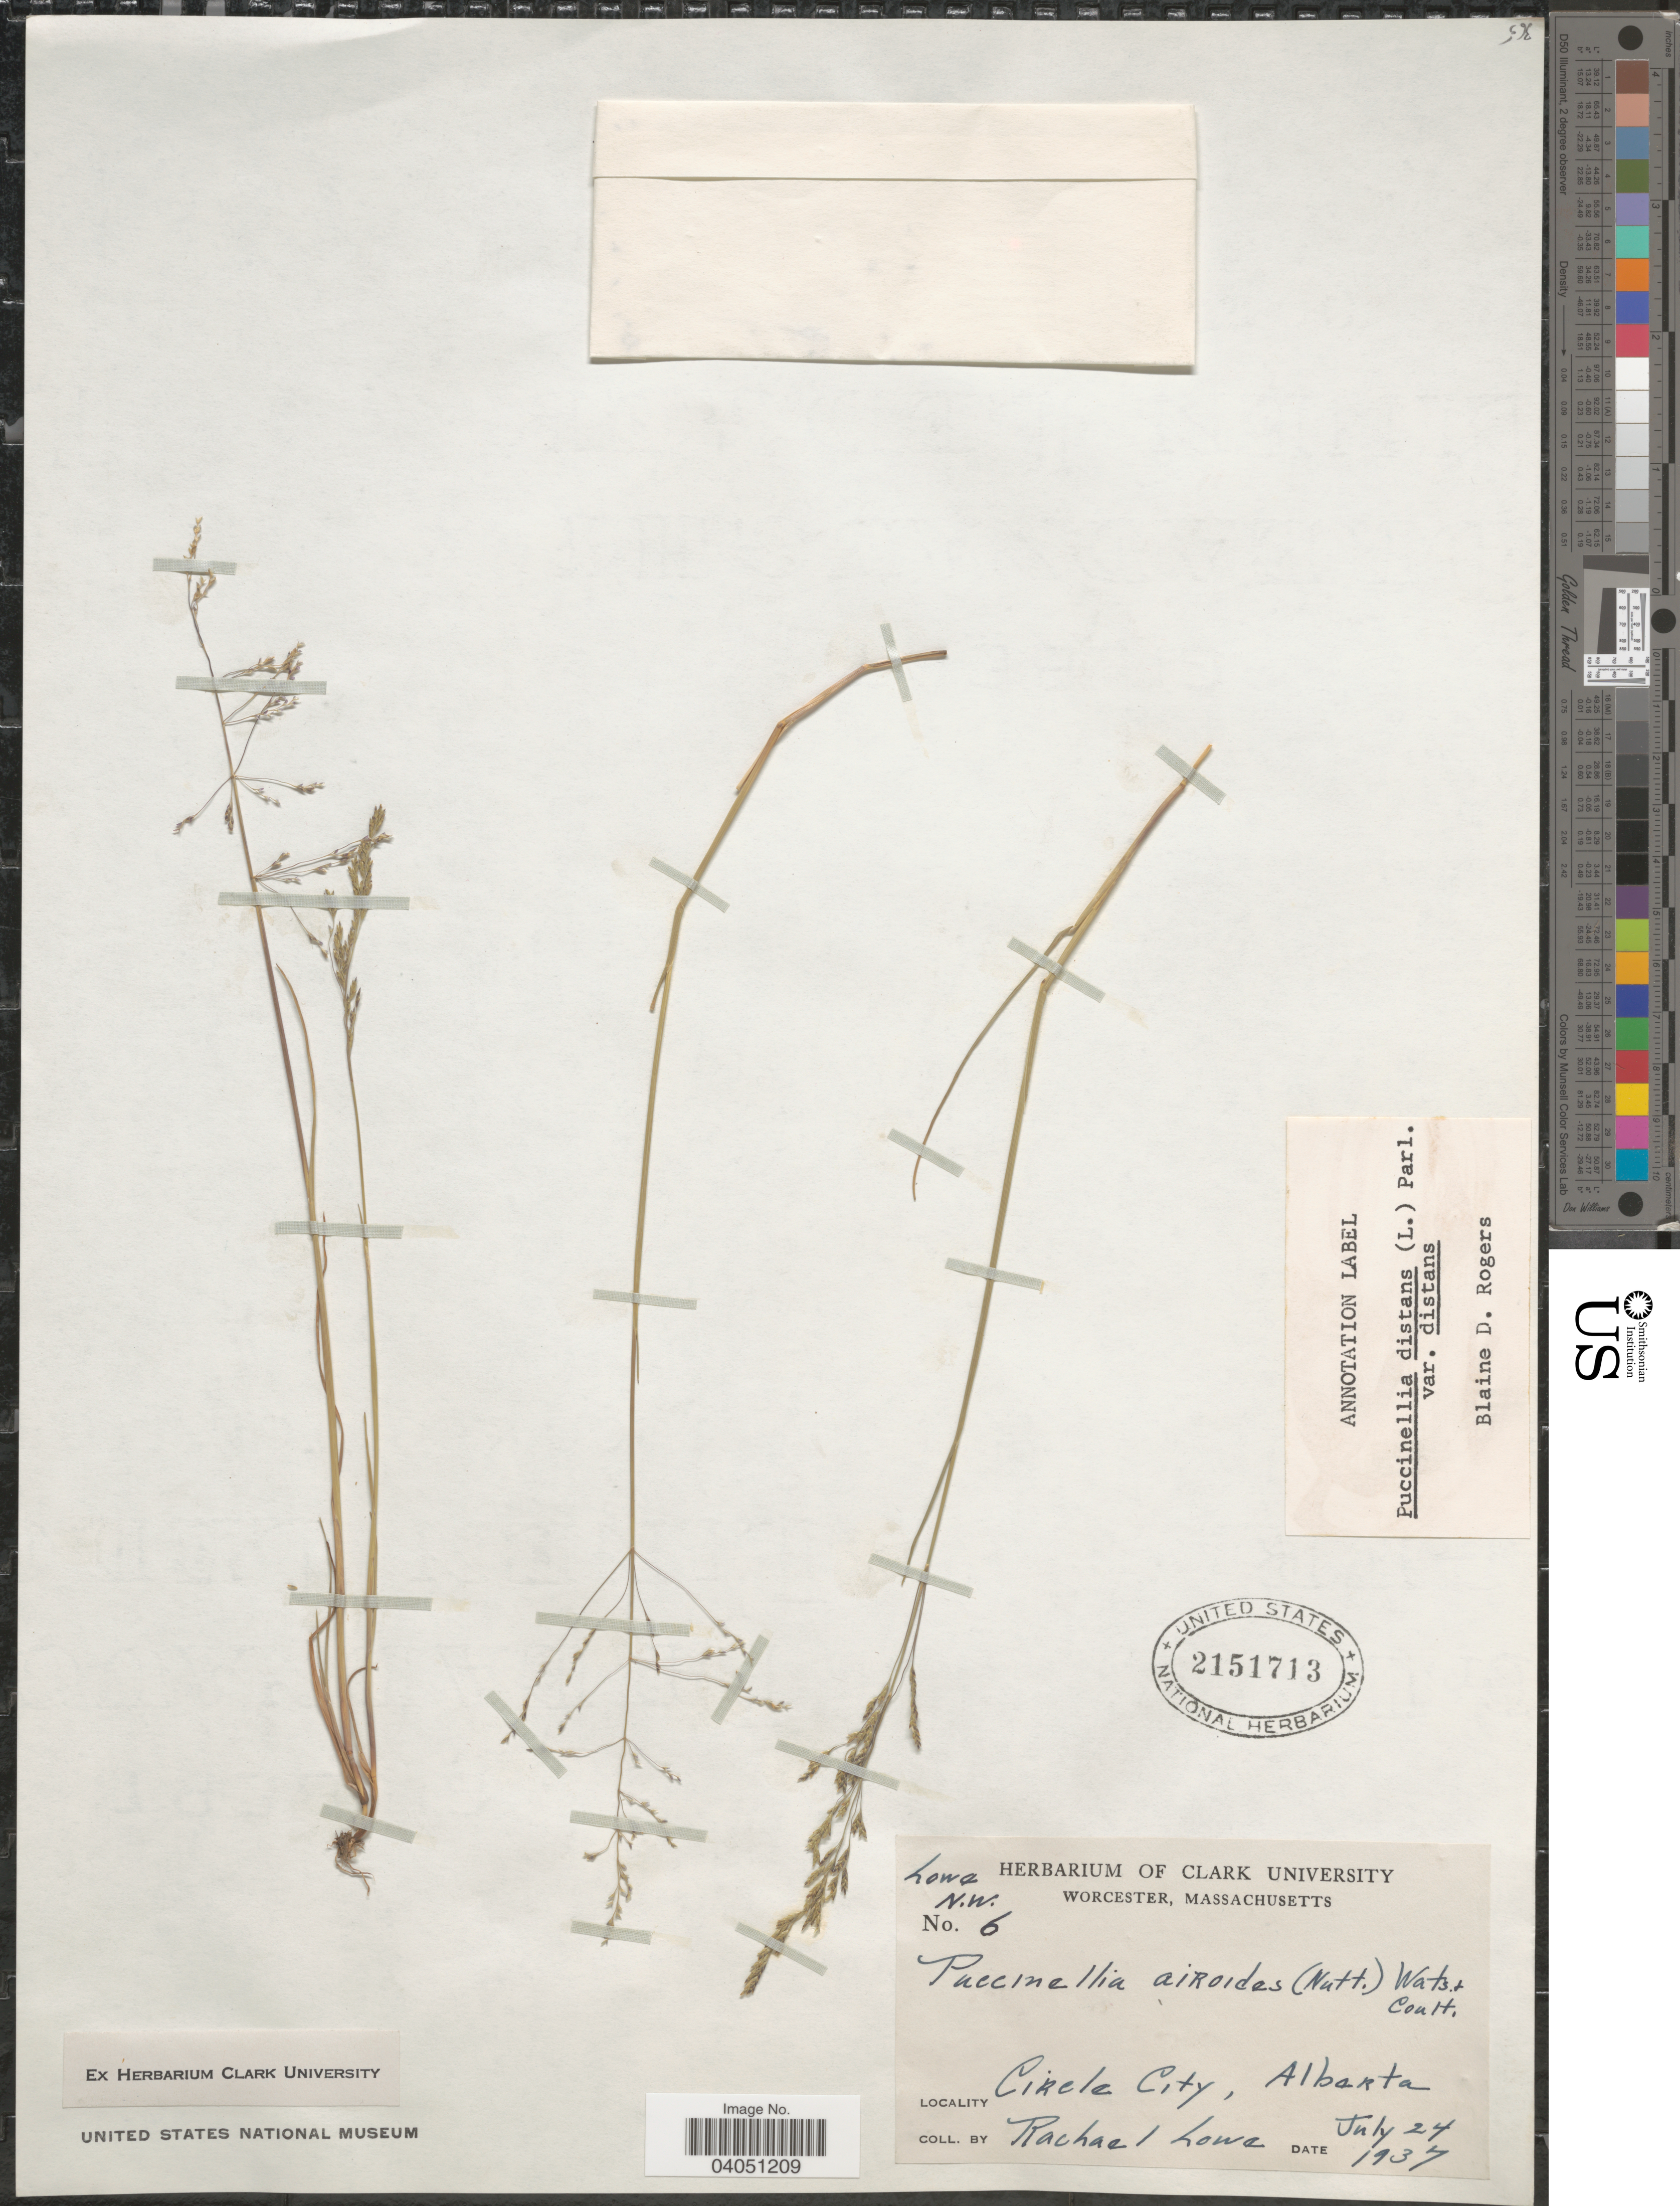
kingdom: Plantae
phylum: Tracheophyta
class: Liliopsida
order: Poales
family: Poaceae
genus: Puccinellia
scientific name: Puccinellia distans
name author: (Jacq.) Parl.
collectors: R. Lowe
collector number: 6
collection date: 1937-07-24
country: Canada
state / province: Alberta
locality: Circle City.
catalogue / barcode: US 2151713